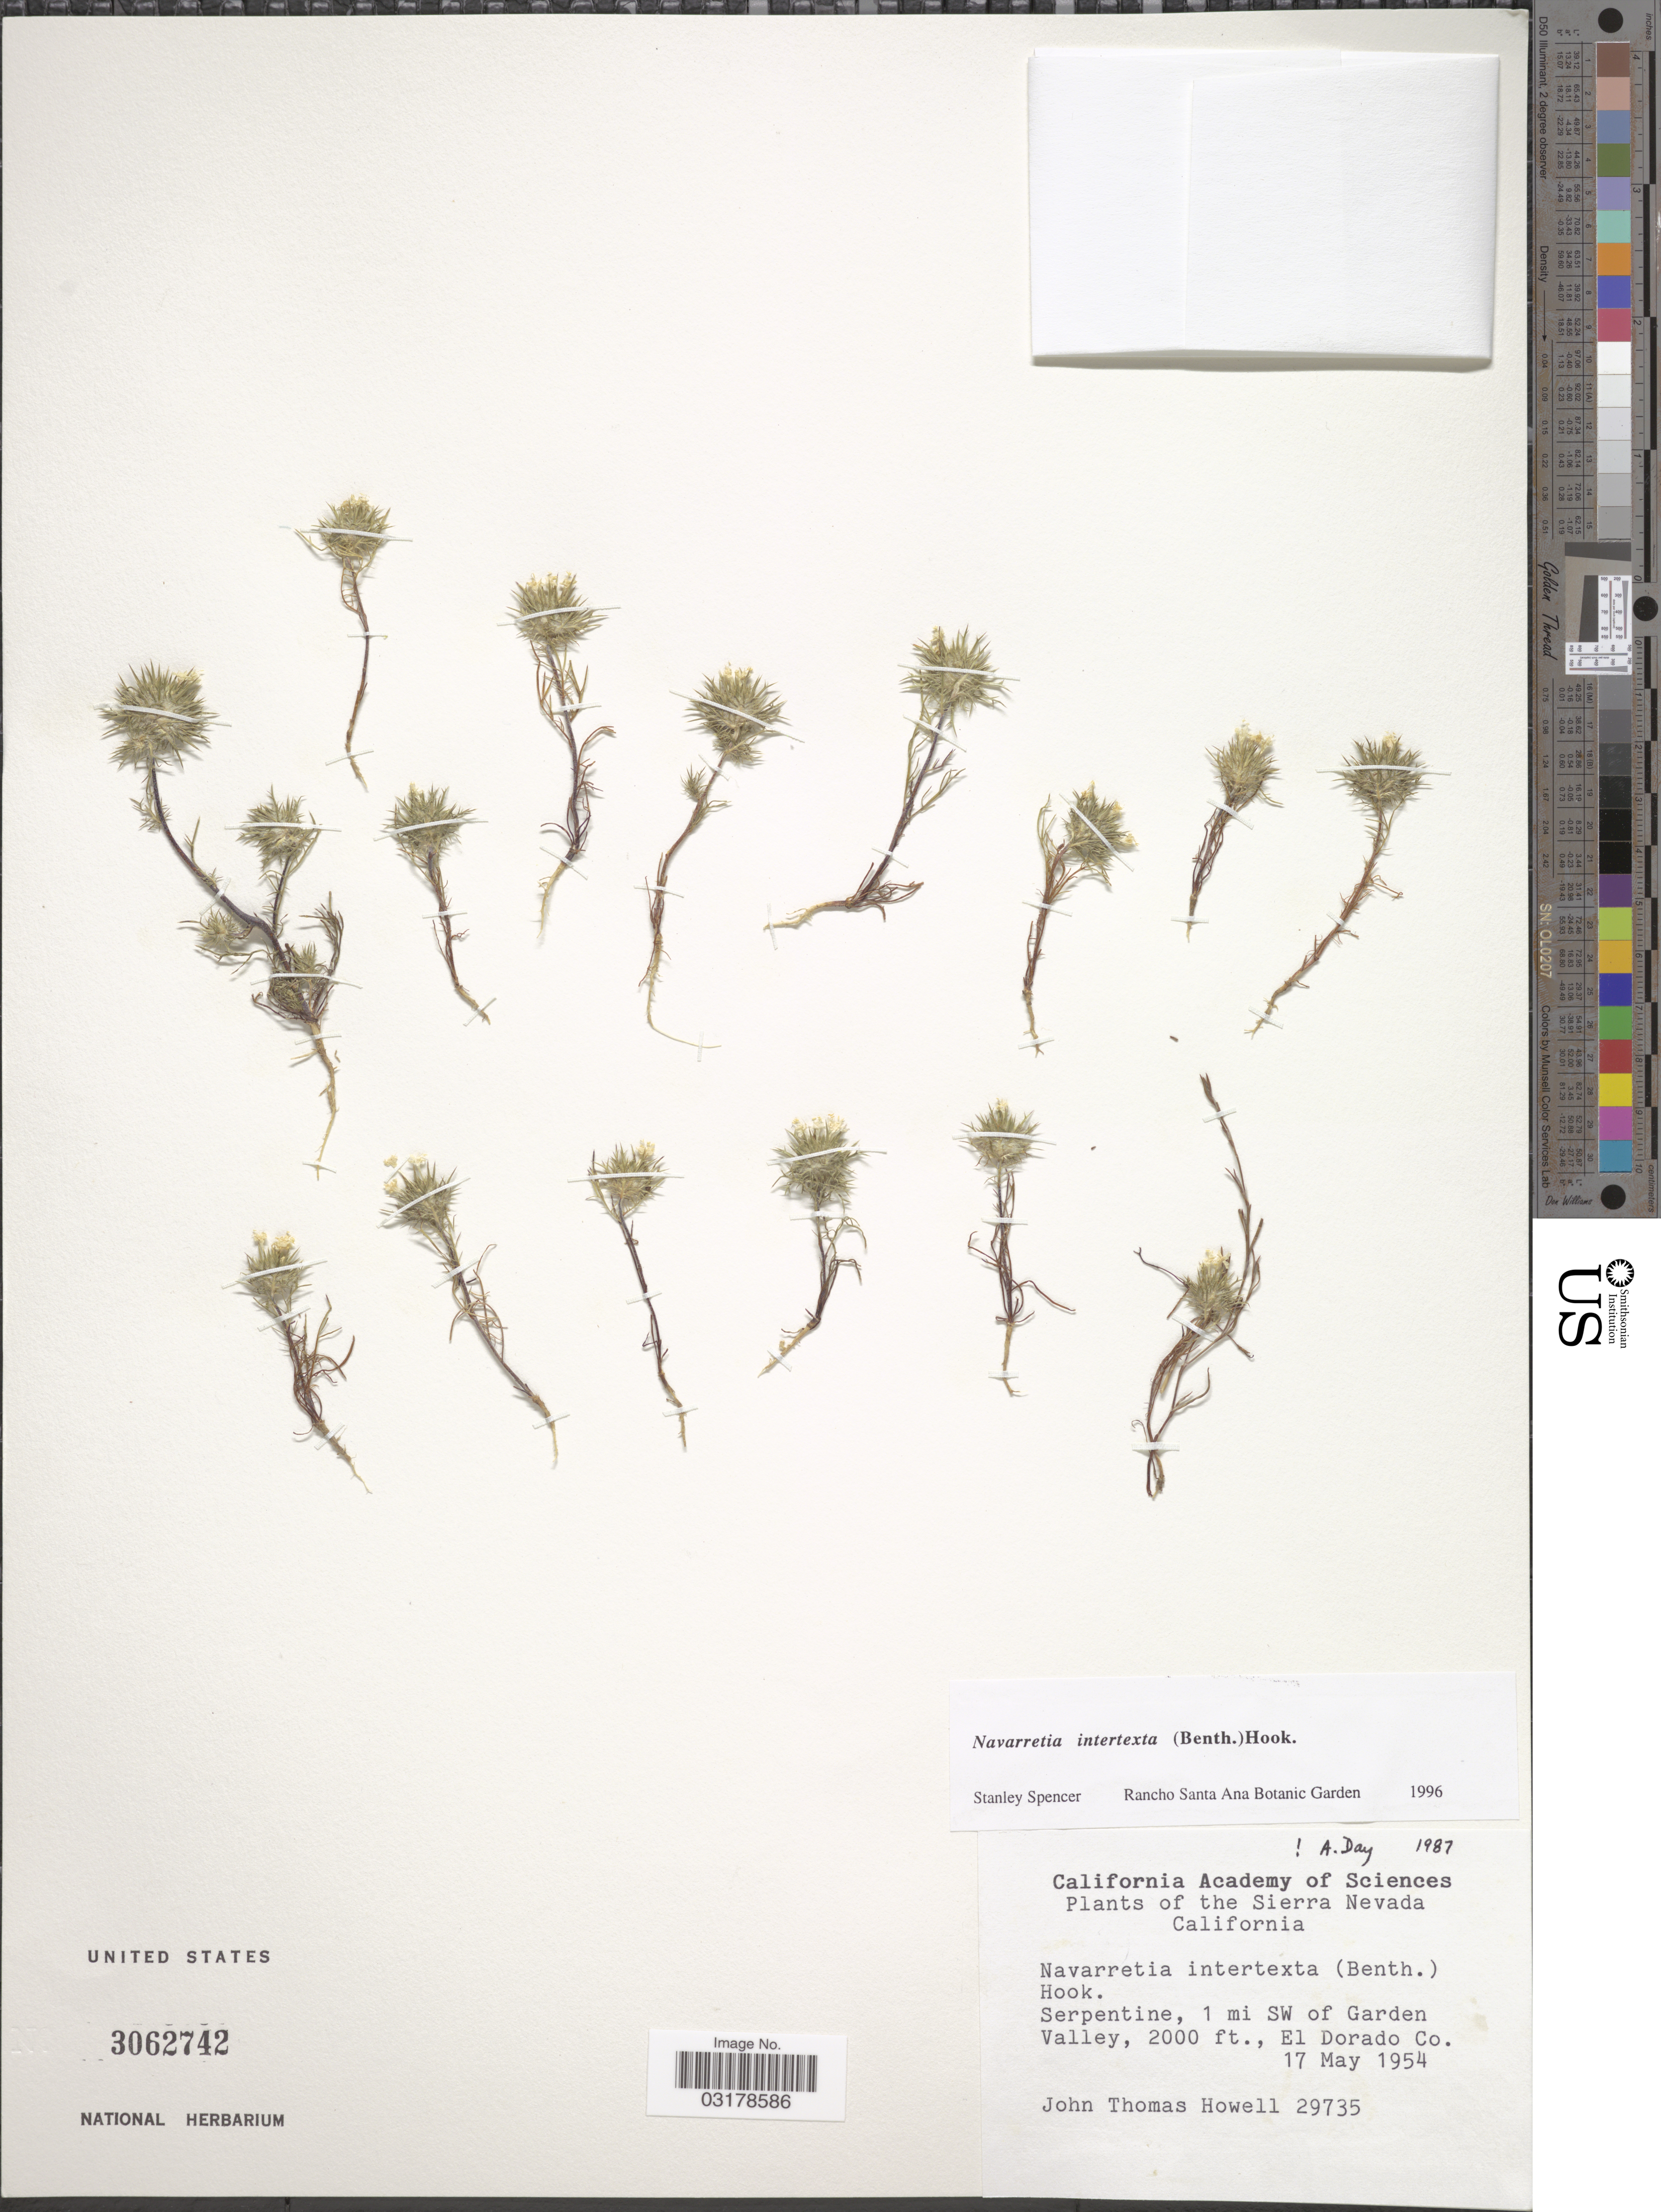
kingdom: Plantae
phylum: Tracheophyta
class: Magnoliopsida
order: Ericales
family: Polemoniaceae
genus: Navarretia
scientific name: Navarretia intertexta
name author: (Benth.) Hook.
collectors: J. T. Howell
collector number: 29735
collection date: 1954-05-17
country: United States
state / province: California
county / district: El Dorado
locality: The Sierra Nevada. Serpentine, 1 mi SW of Garden Valley, El Dorado Co.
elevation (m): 610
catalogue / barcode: US 3062742